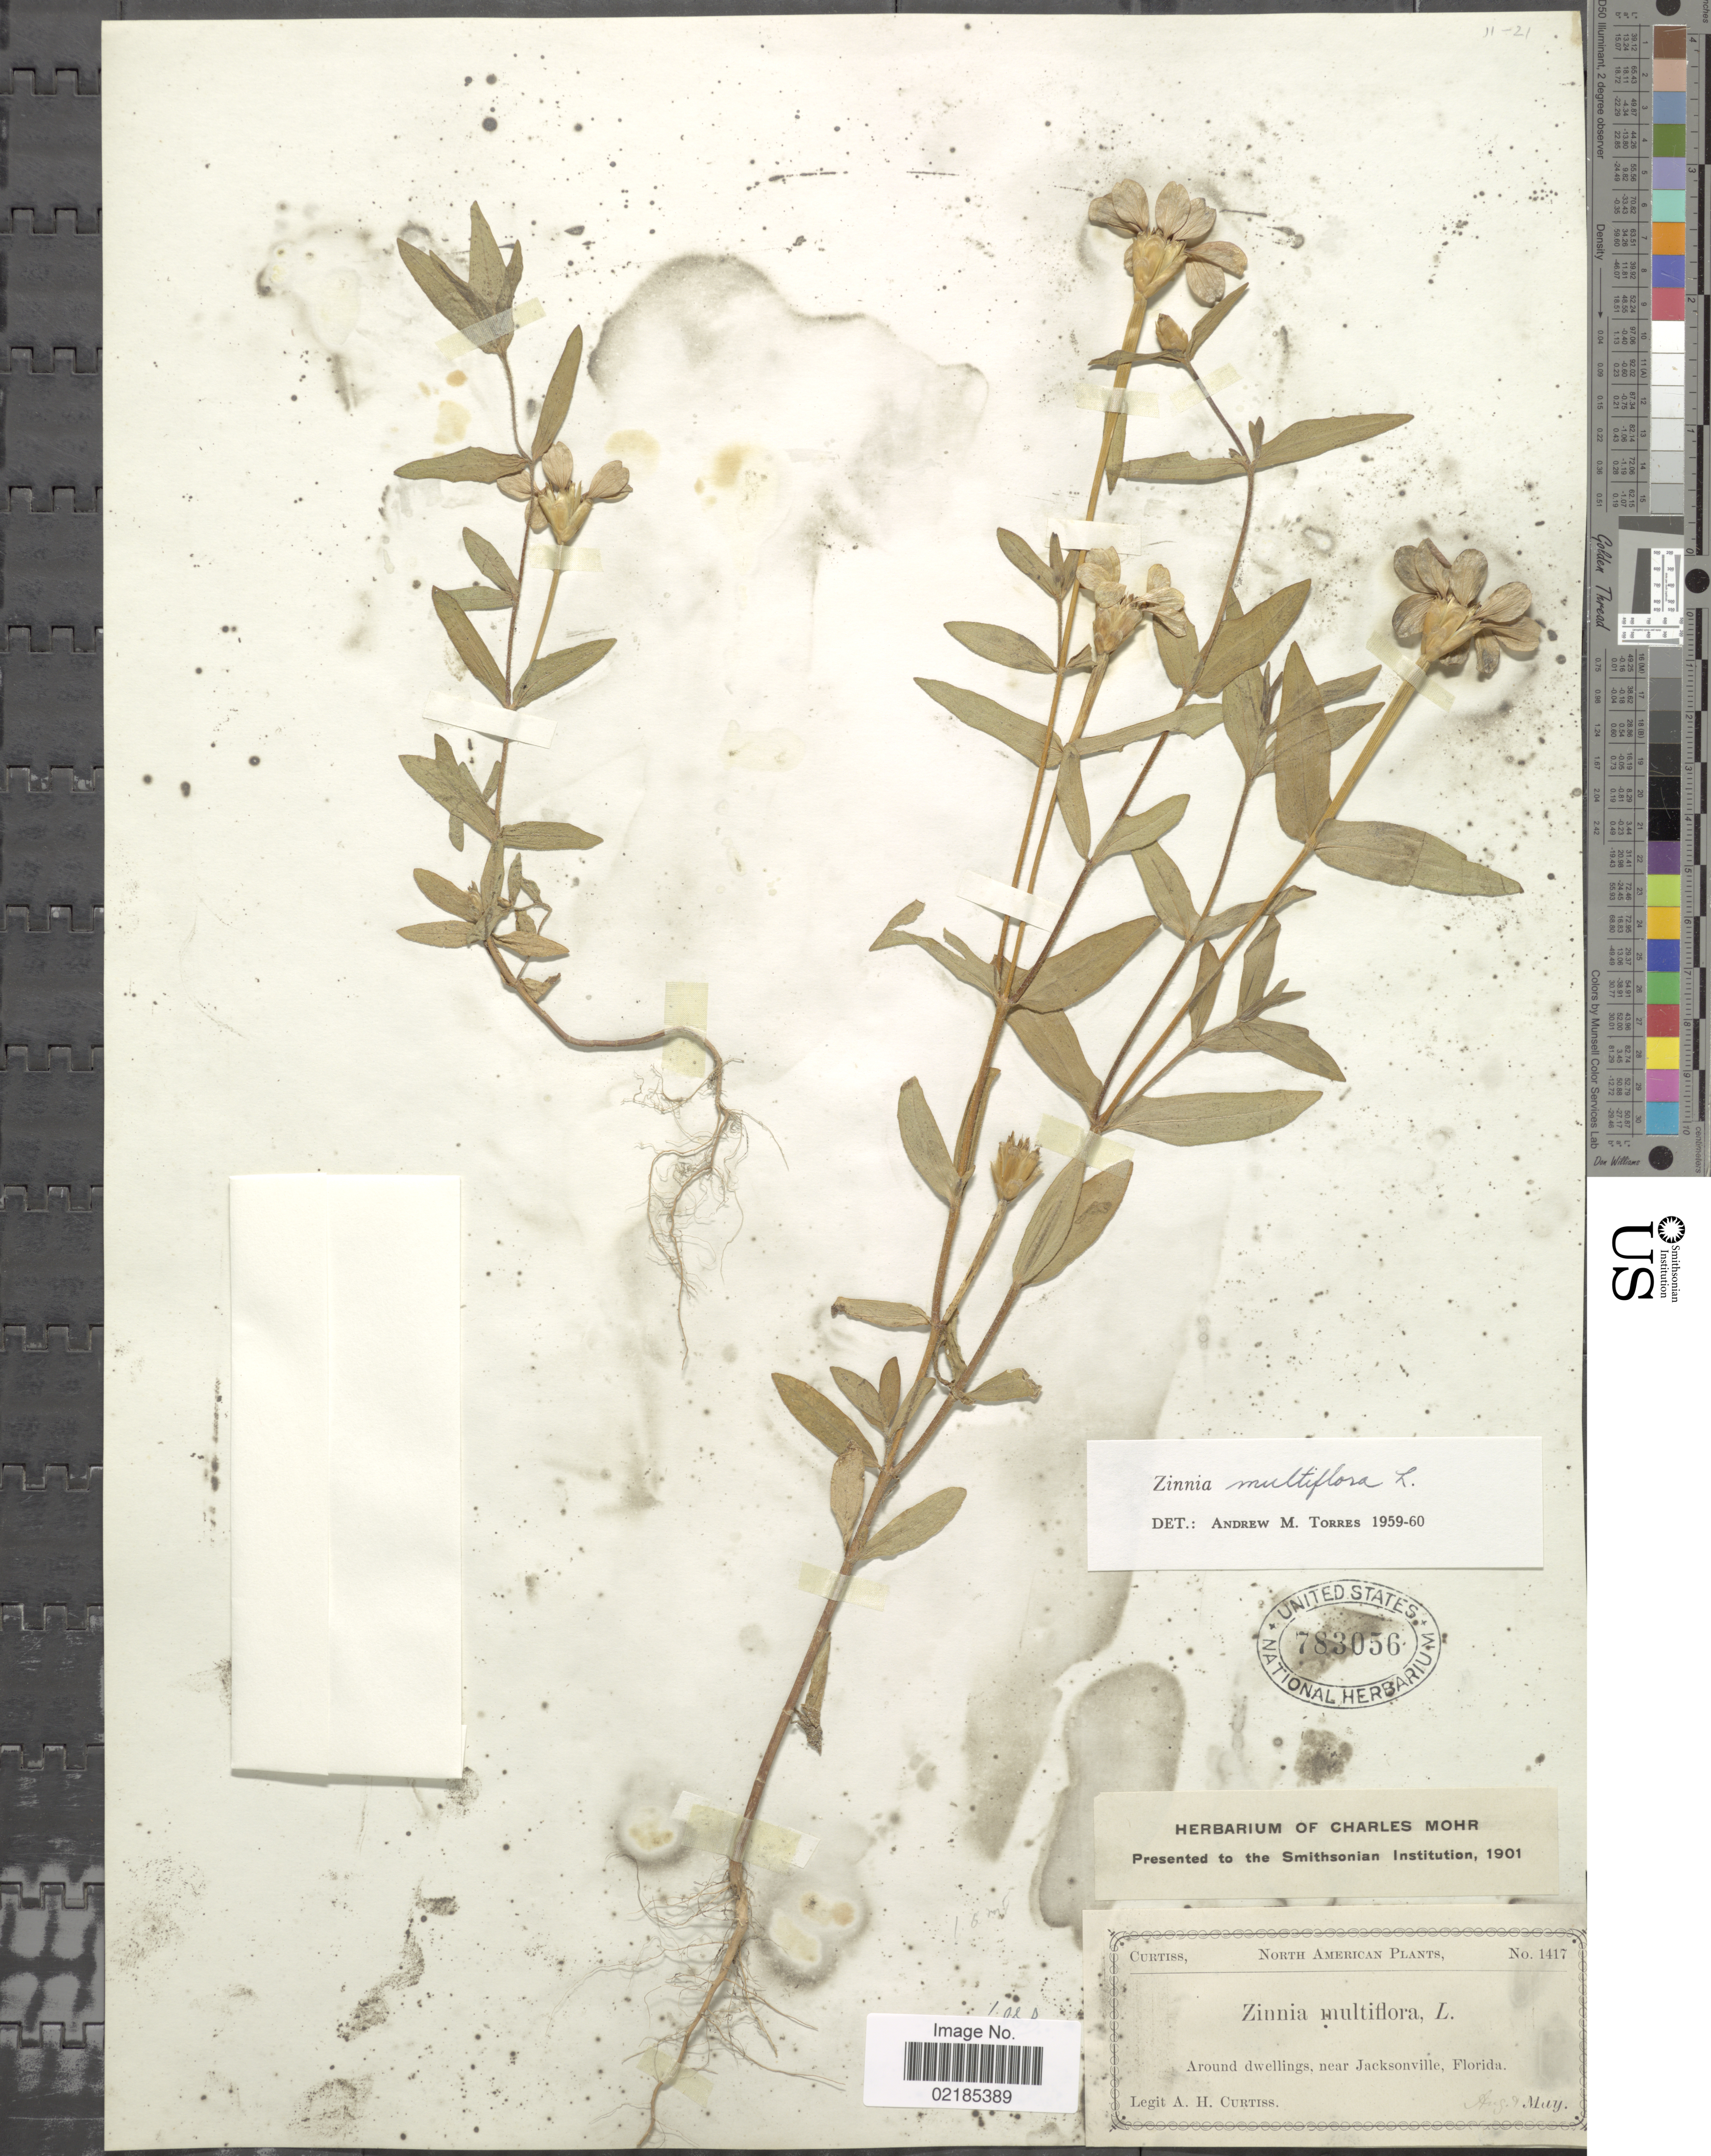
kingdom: Plantae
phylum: Tracheophyta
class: Magnoliopsida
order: Asterales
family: Asteraceae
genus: Zinnia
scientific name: Zinnia multiflora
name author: L.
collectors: A. H. Curtiss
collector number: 1417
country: United States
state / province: Florida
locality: Near Jacksonville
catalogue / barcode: US 783056